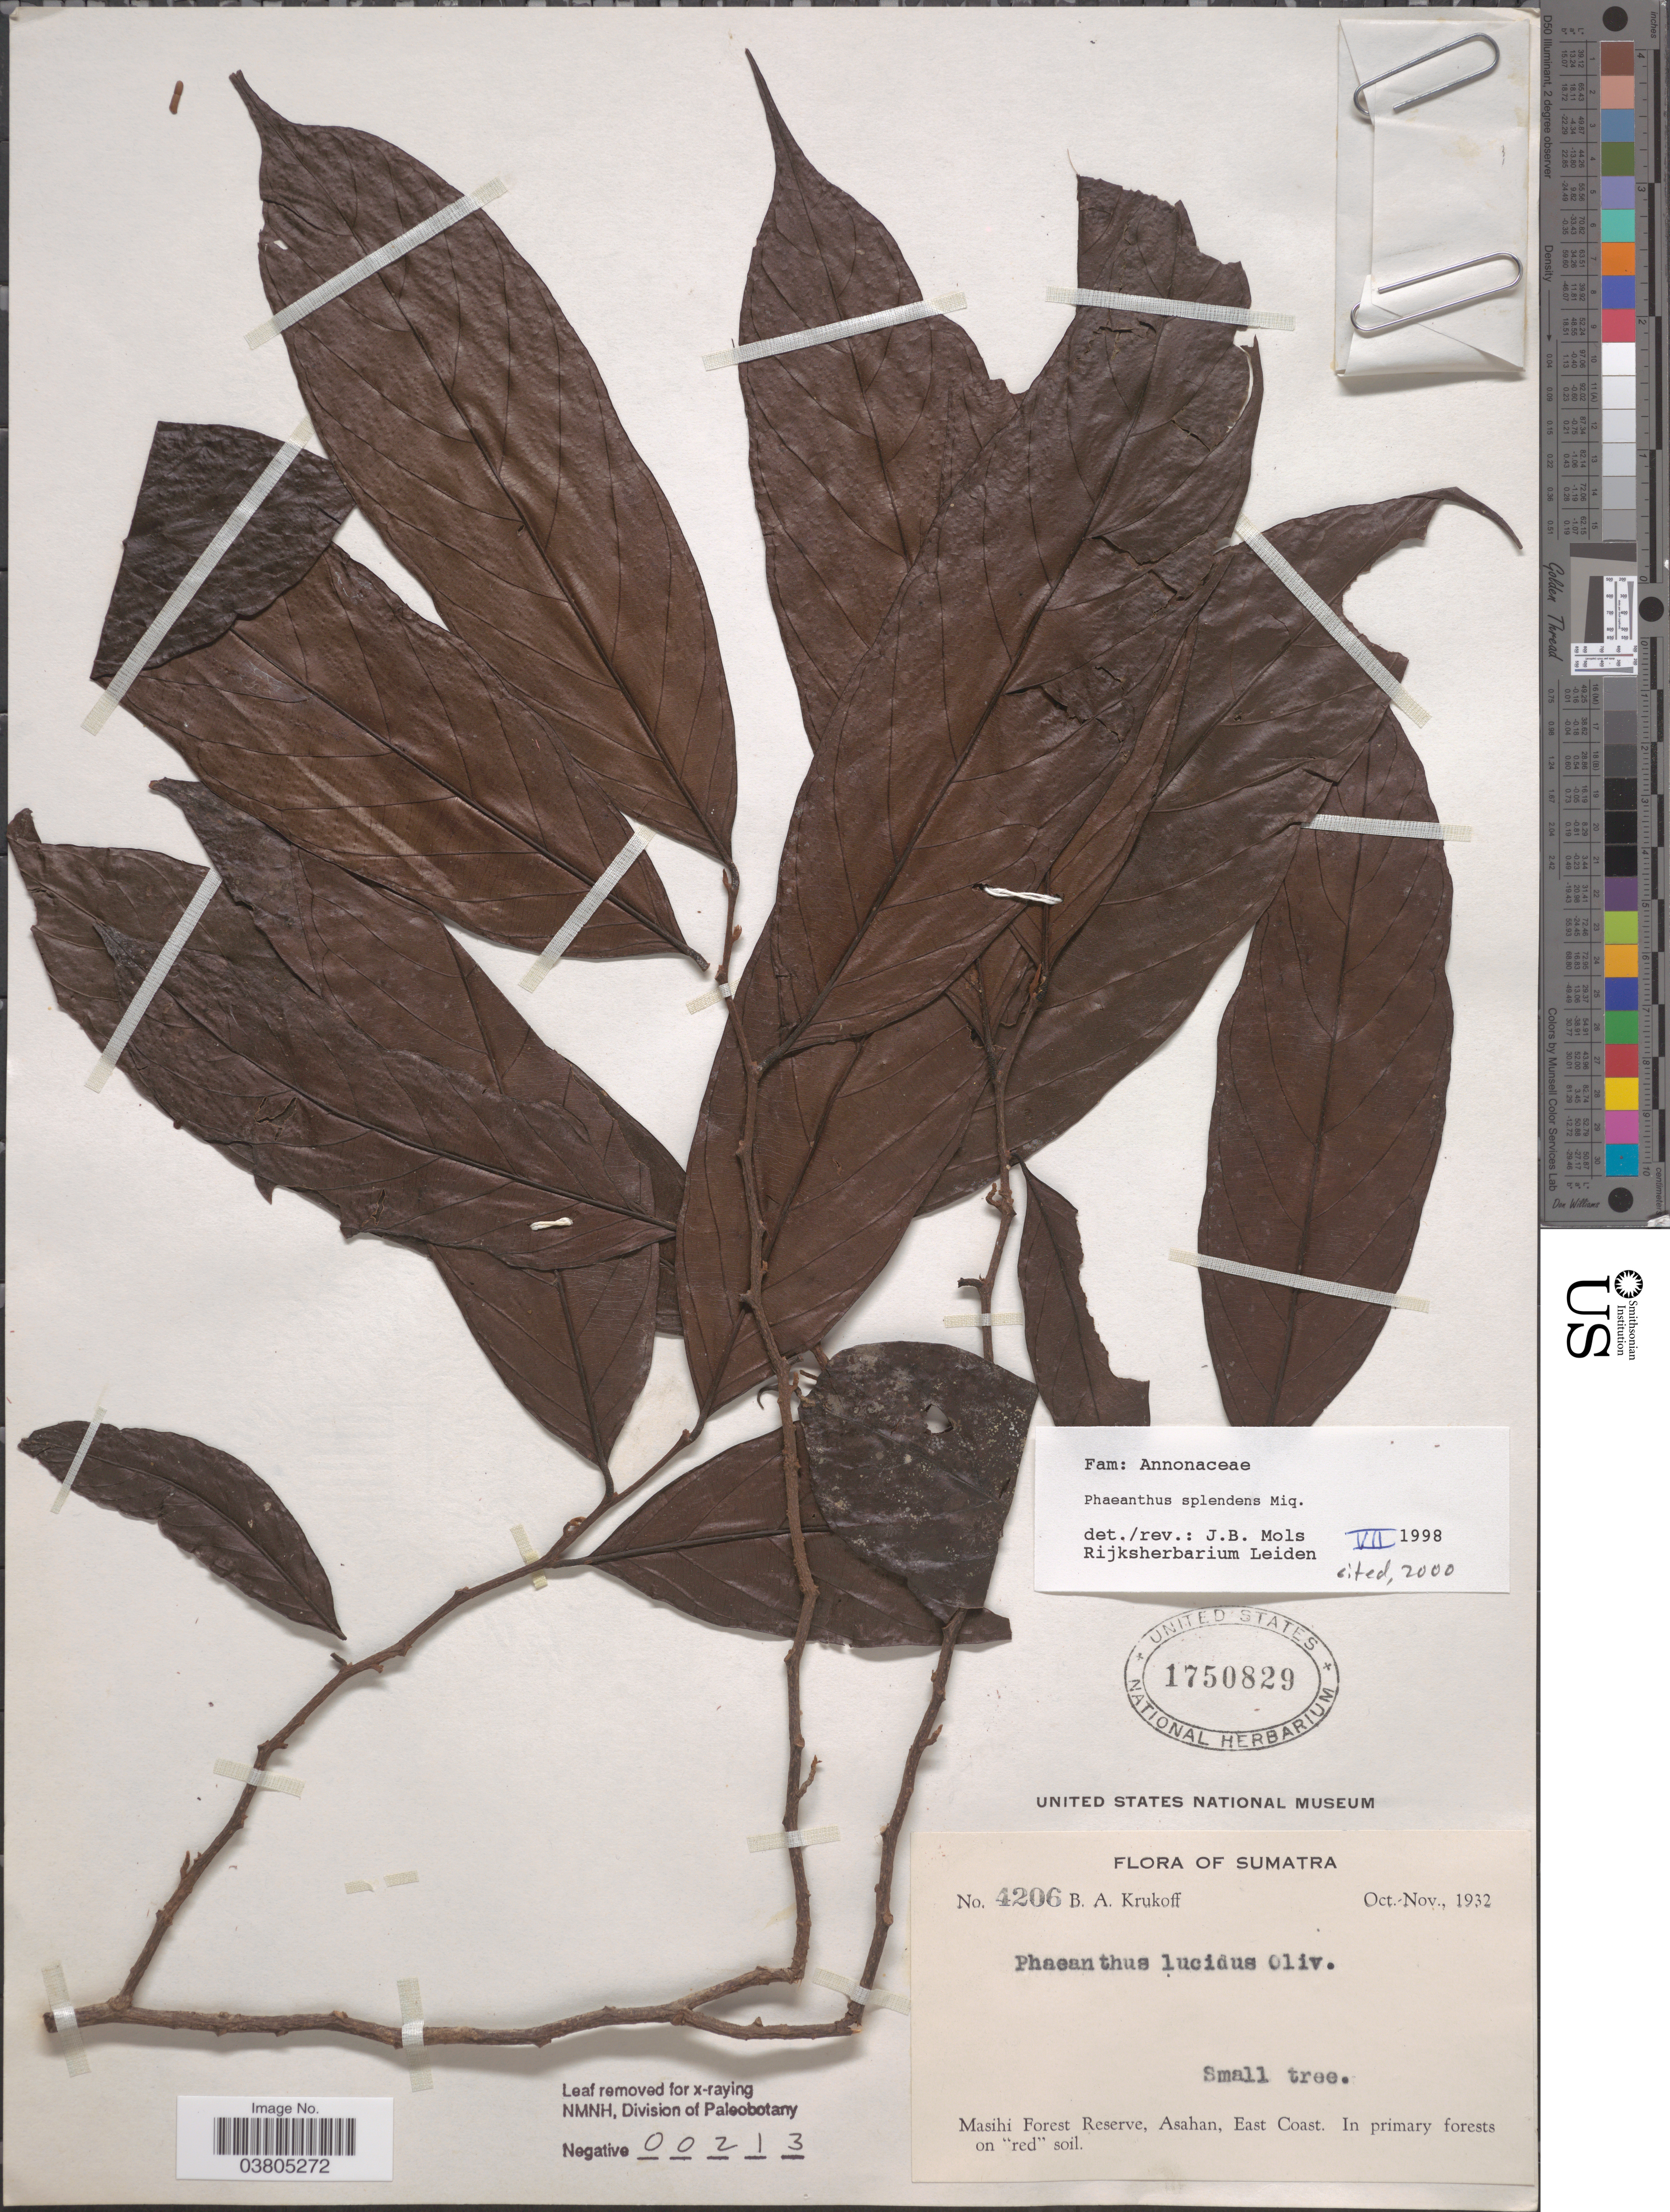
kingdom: Plantae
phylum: Tracheophyta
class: Magnoliopsida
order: Magnoliales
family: Annonaceae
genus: Phaeanthus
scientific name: Phaeanthus splendens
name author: Miq.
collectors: B. A. Krukoff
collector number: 4206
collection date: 1932-10/1932-11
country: Indonesia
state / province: Sumatra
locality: Masihi Forest Reserve, Asahan, East Coast.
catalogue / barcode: US 1750829